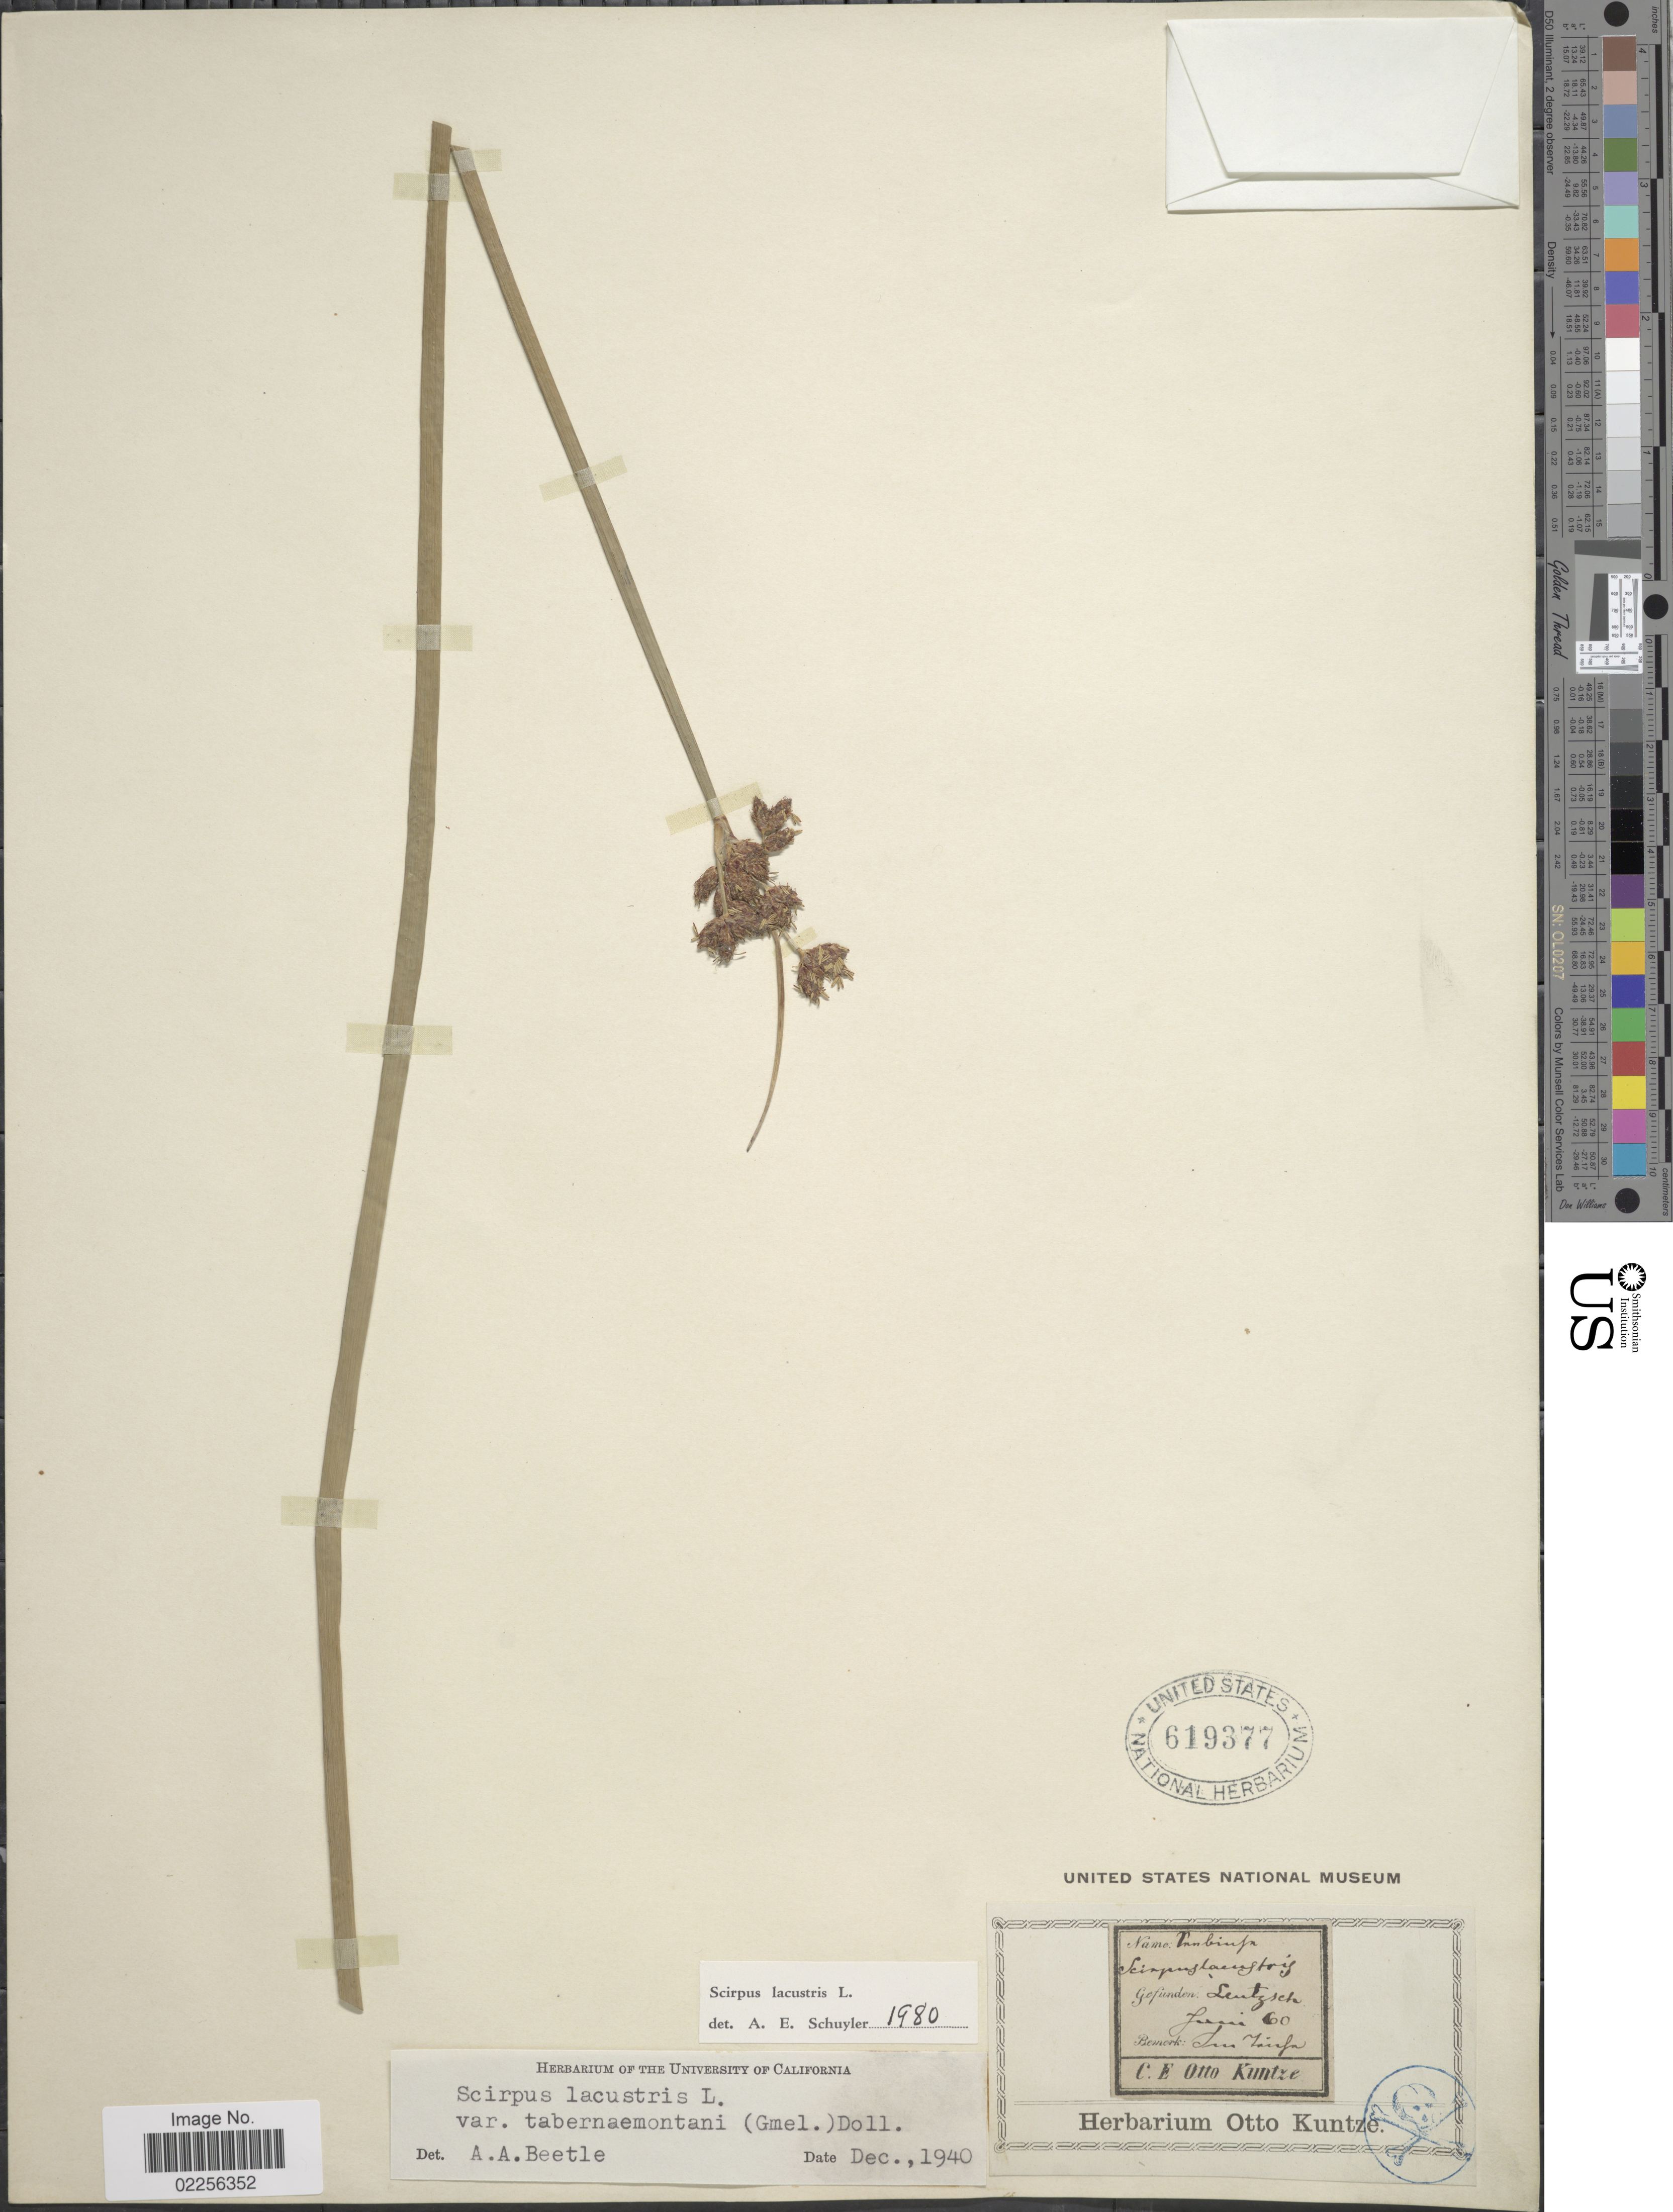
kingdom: Plantae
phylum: Tracheophyta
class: Liliopsida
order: Poales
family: Cyperaceae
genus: Schoenoplectus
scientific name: Schoenoplectus lacustris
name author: (L.) Palla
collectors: C.E.O. Kuntze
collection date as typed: Transcribed d/m/y: /6/60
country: Germany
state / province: Sachsen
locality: Leutzsch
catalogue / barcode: US 619377